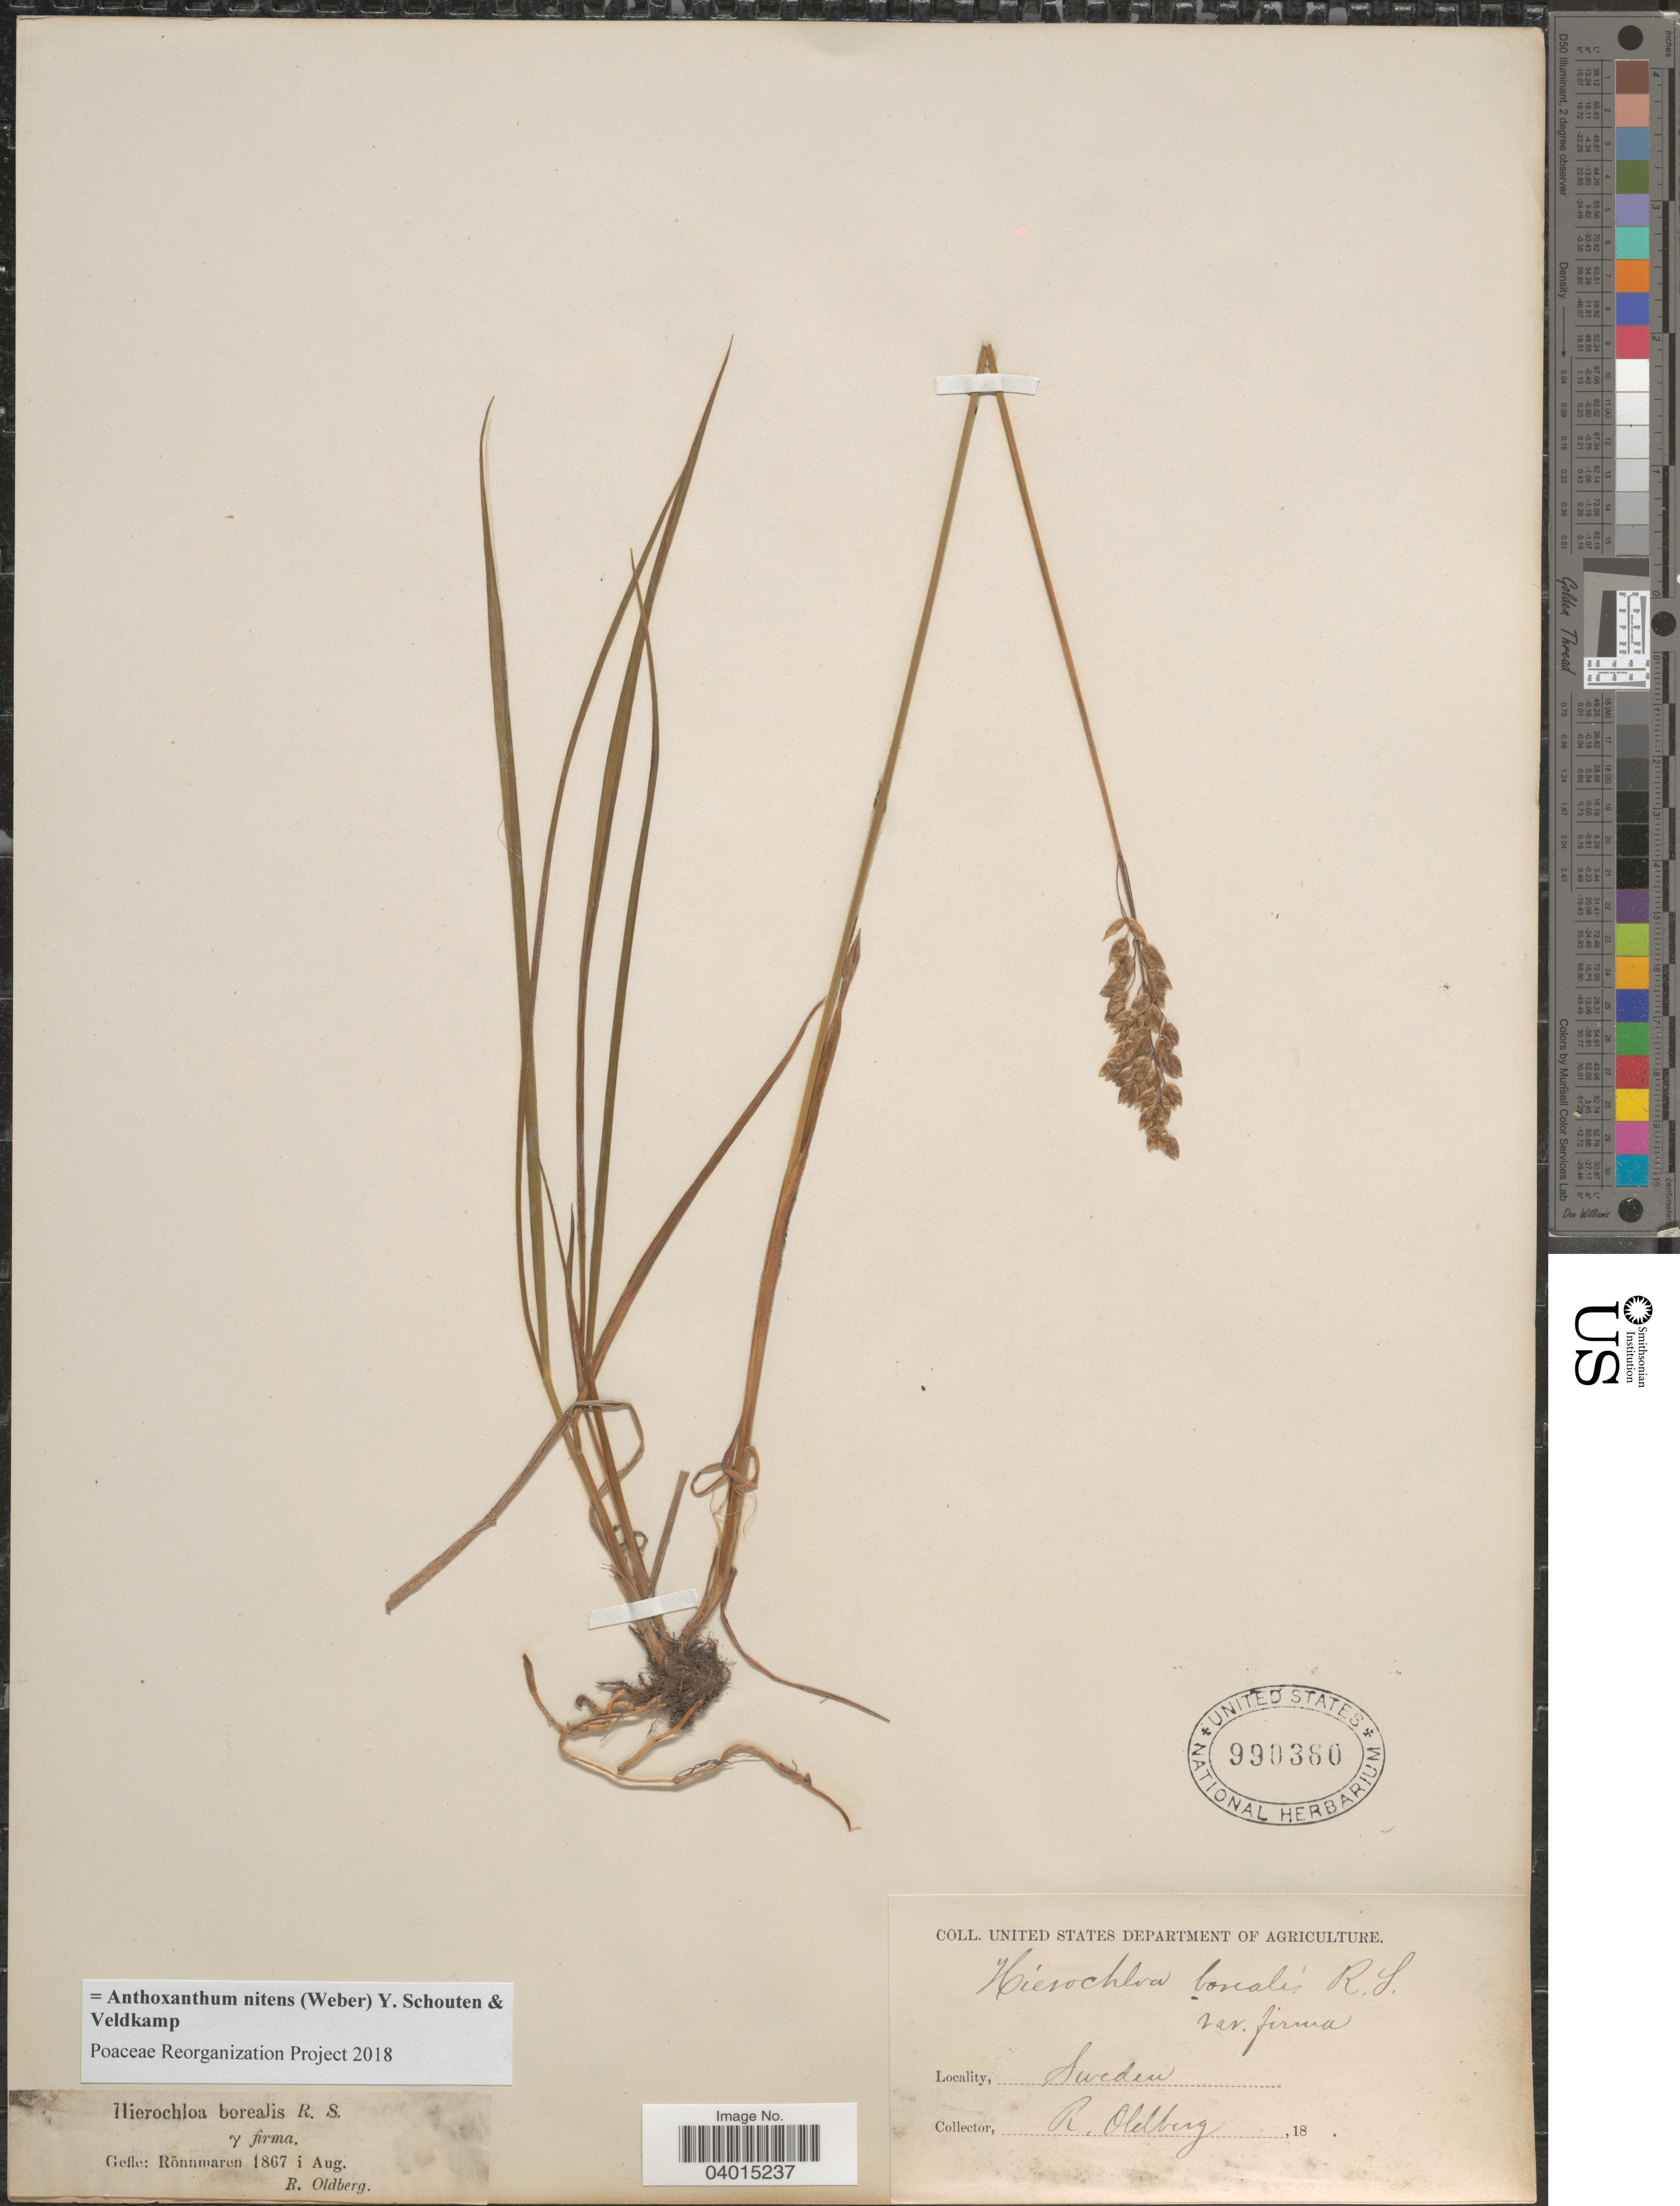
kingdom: Plantae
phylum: Tracheophyta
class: Liliopsida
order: Poales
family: Poaceae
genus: Anthoxanthum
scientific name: Anthoxanthum nitens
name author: (G.H. Weber) R.T.A. Schouten & Veldkamp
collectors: R. Oldberg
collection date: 1867-08-01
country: Sweden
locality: Gefle: Rönnmaren.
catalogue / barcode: US 990360